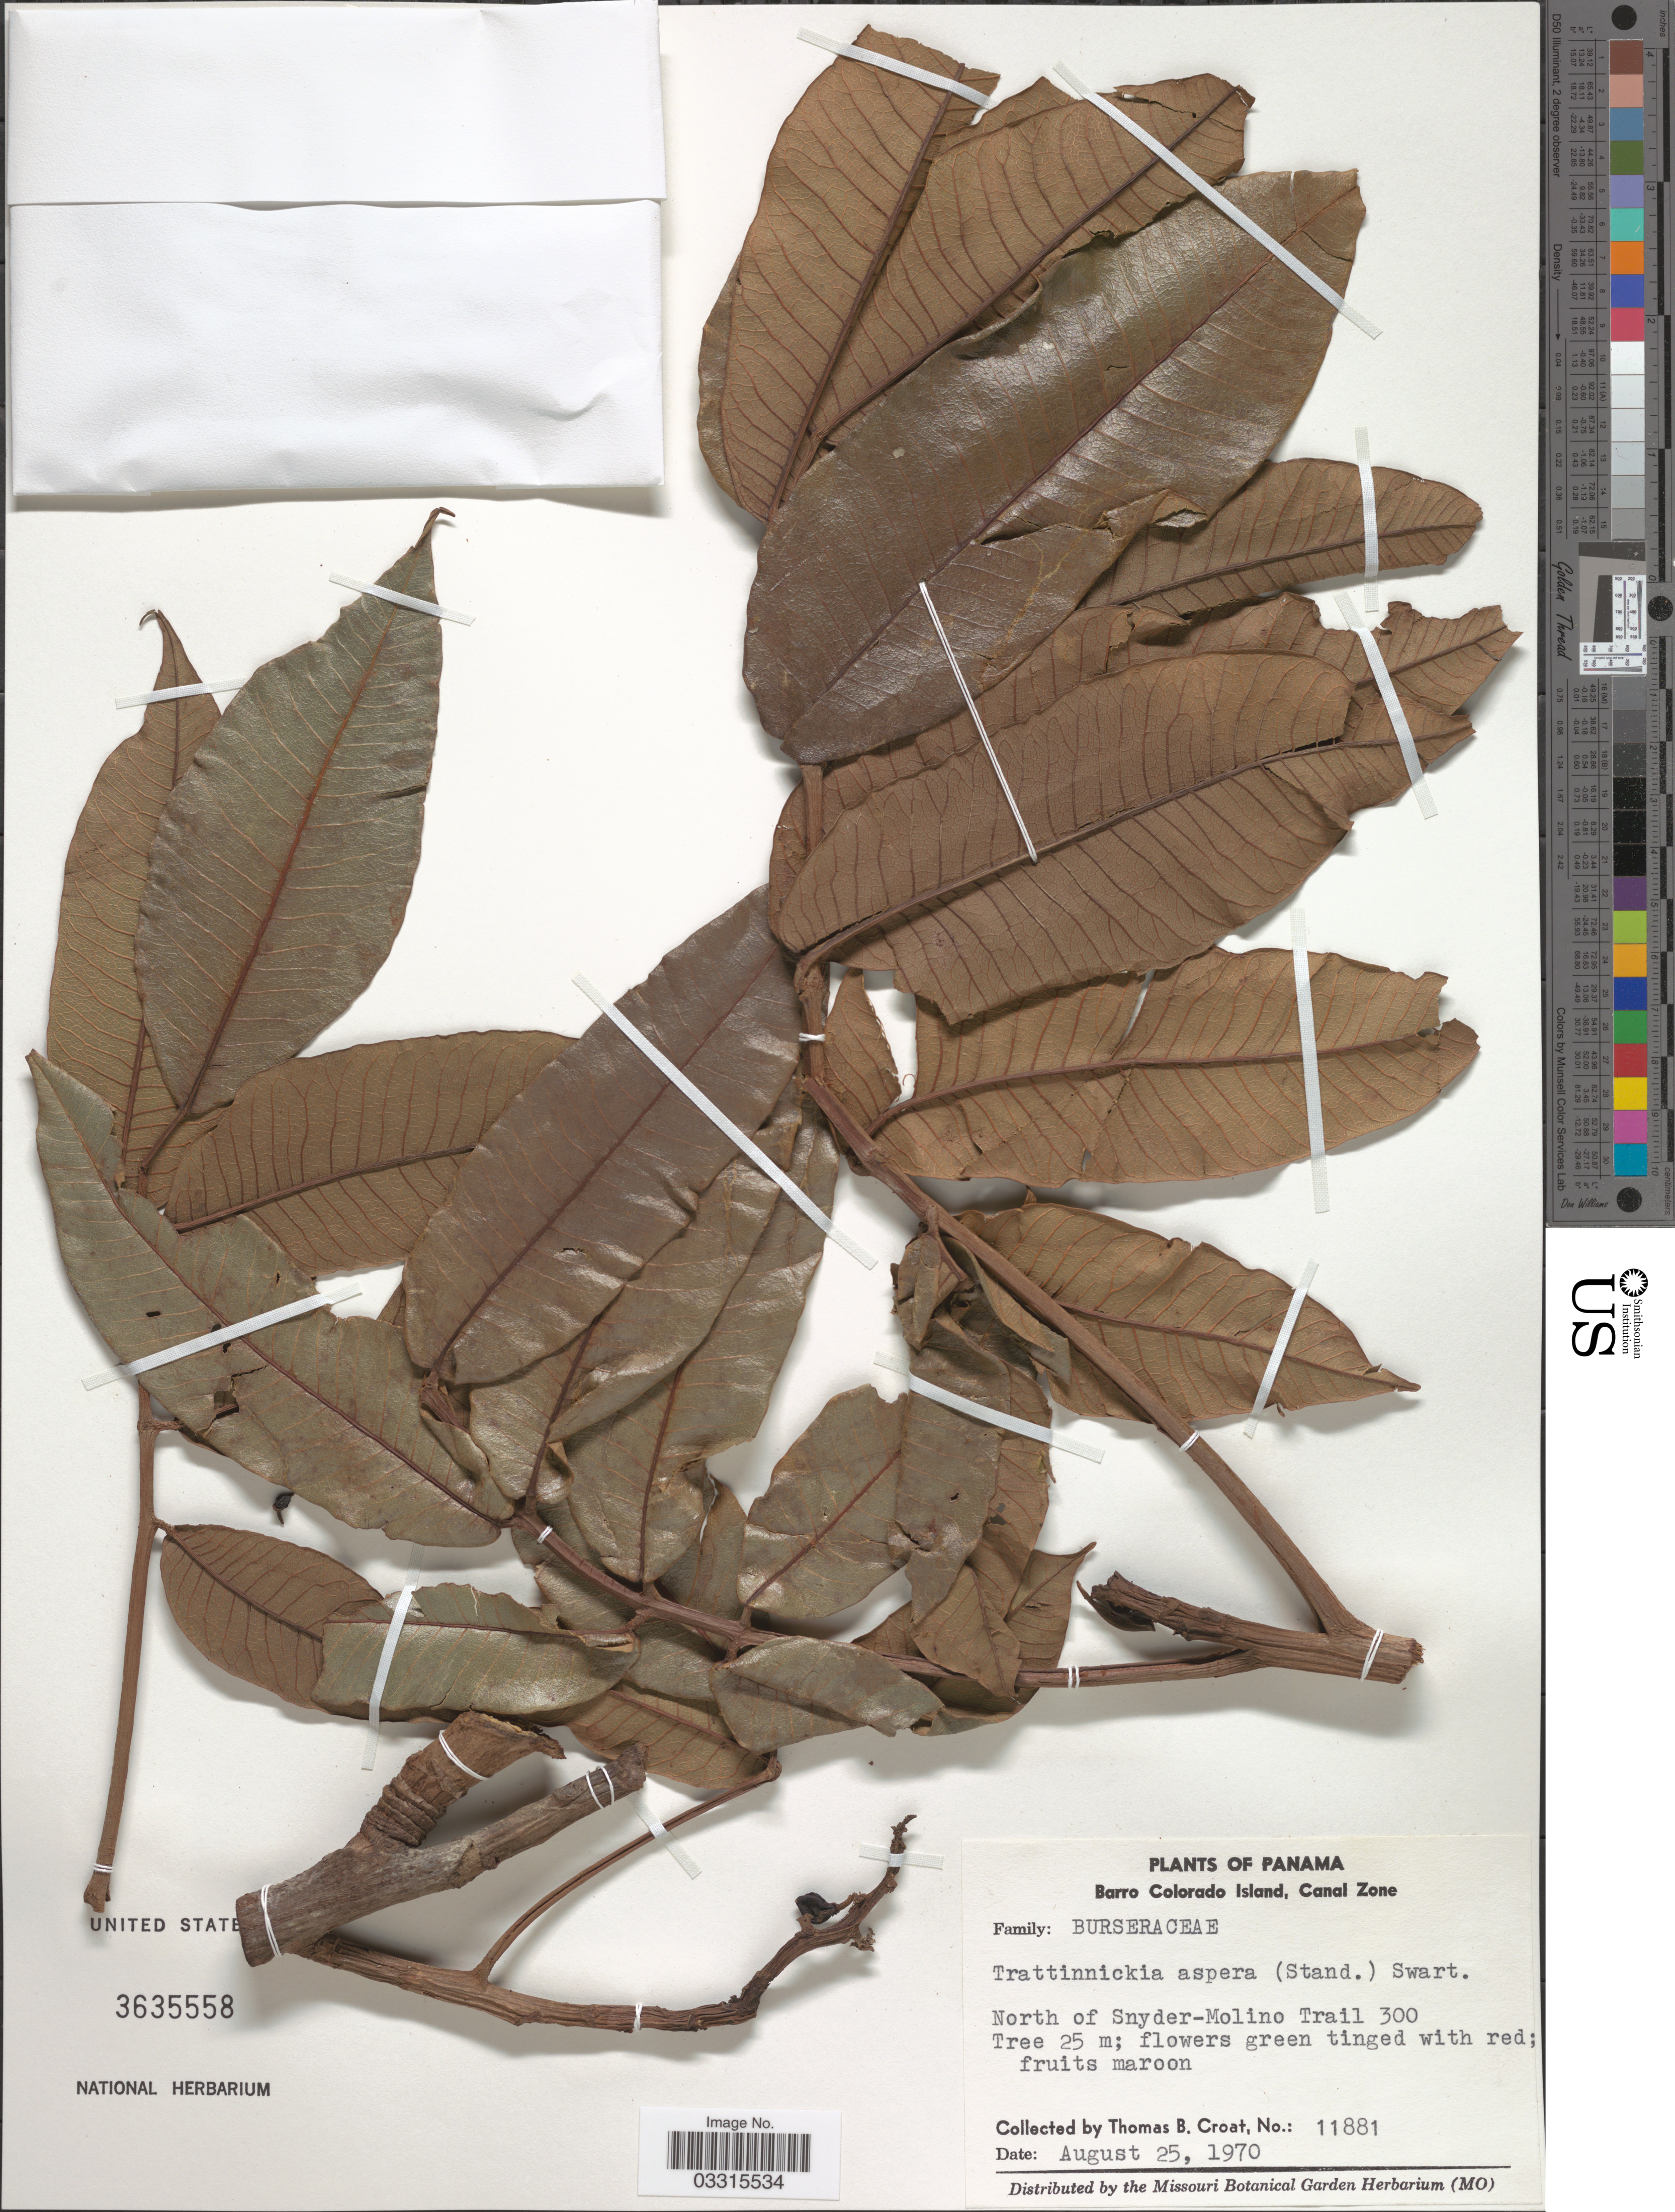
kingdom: Plantae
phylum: Tracheophyta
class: Magnoliopsida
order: Sapindales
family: Burseraceae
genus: Trattinnickia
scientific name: Trattinnickia aspera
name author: (Standl.) Swart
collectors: T. B. Croat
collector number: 11881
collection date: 1970-08-25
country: Panama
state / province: Panamá Oeste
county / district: Canal Zone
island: Barro Colorado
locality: Barro Colorado Island, Canal Zone. North of Snyder-Molino Trail.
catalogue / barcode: US 3635558